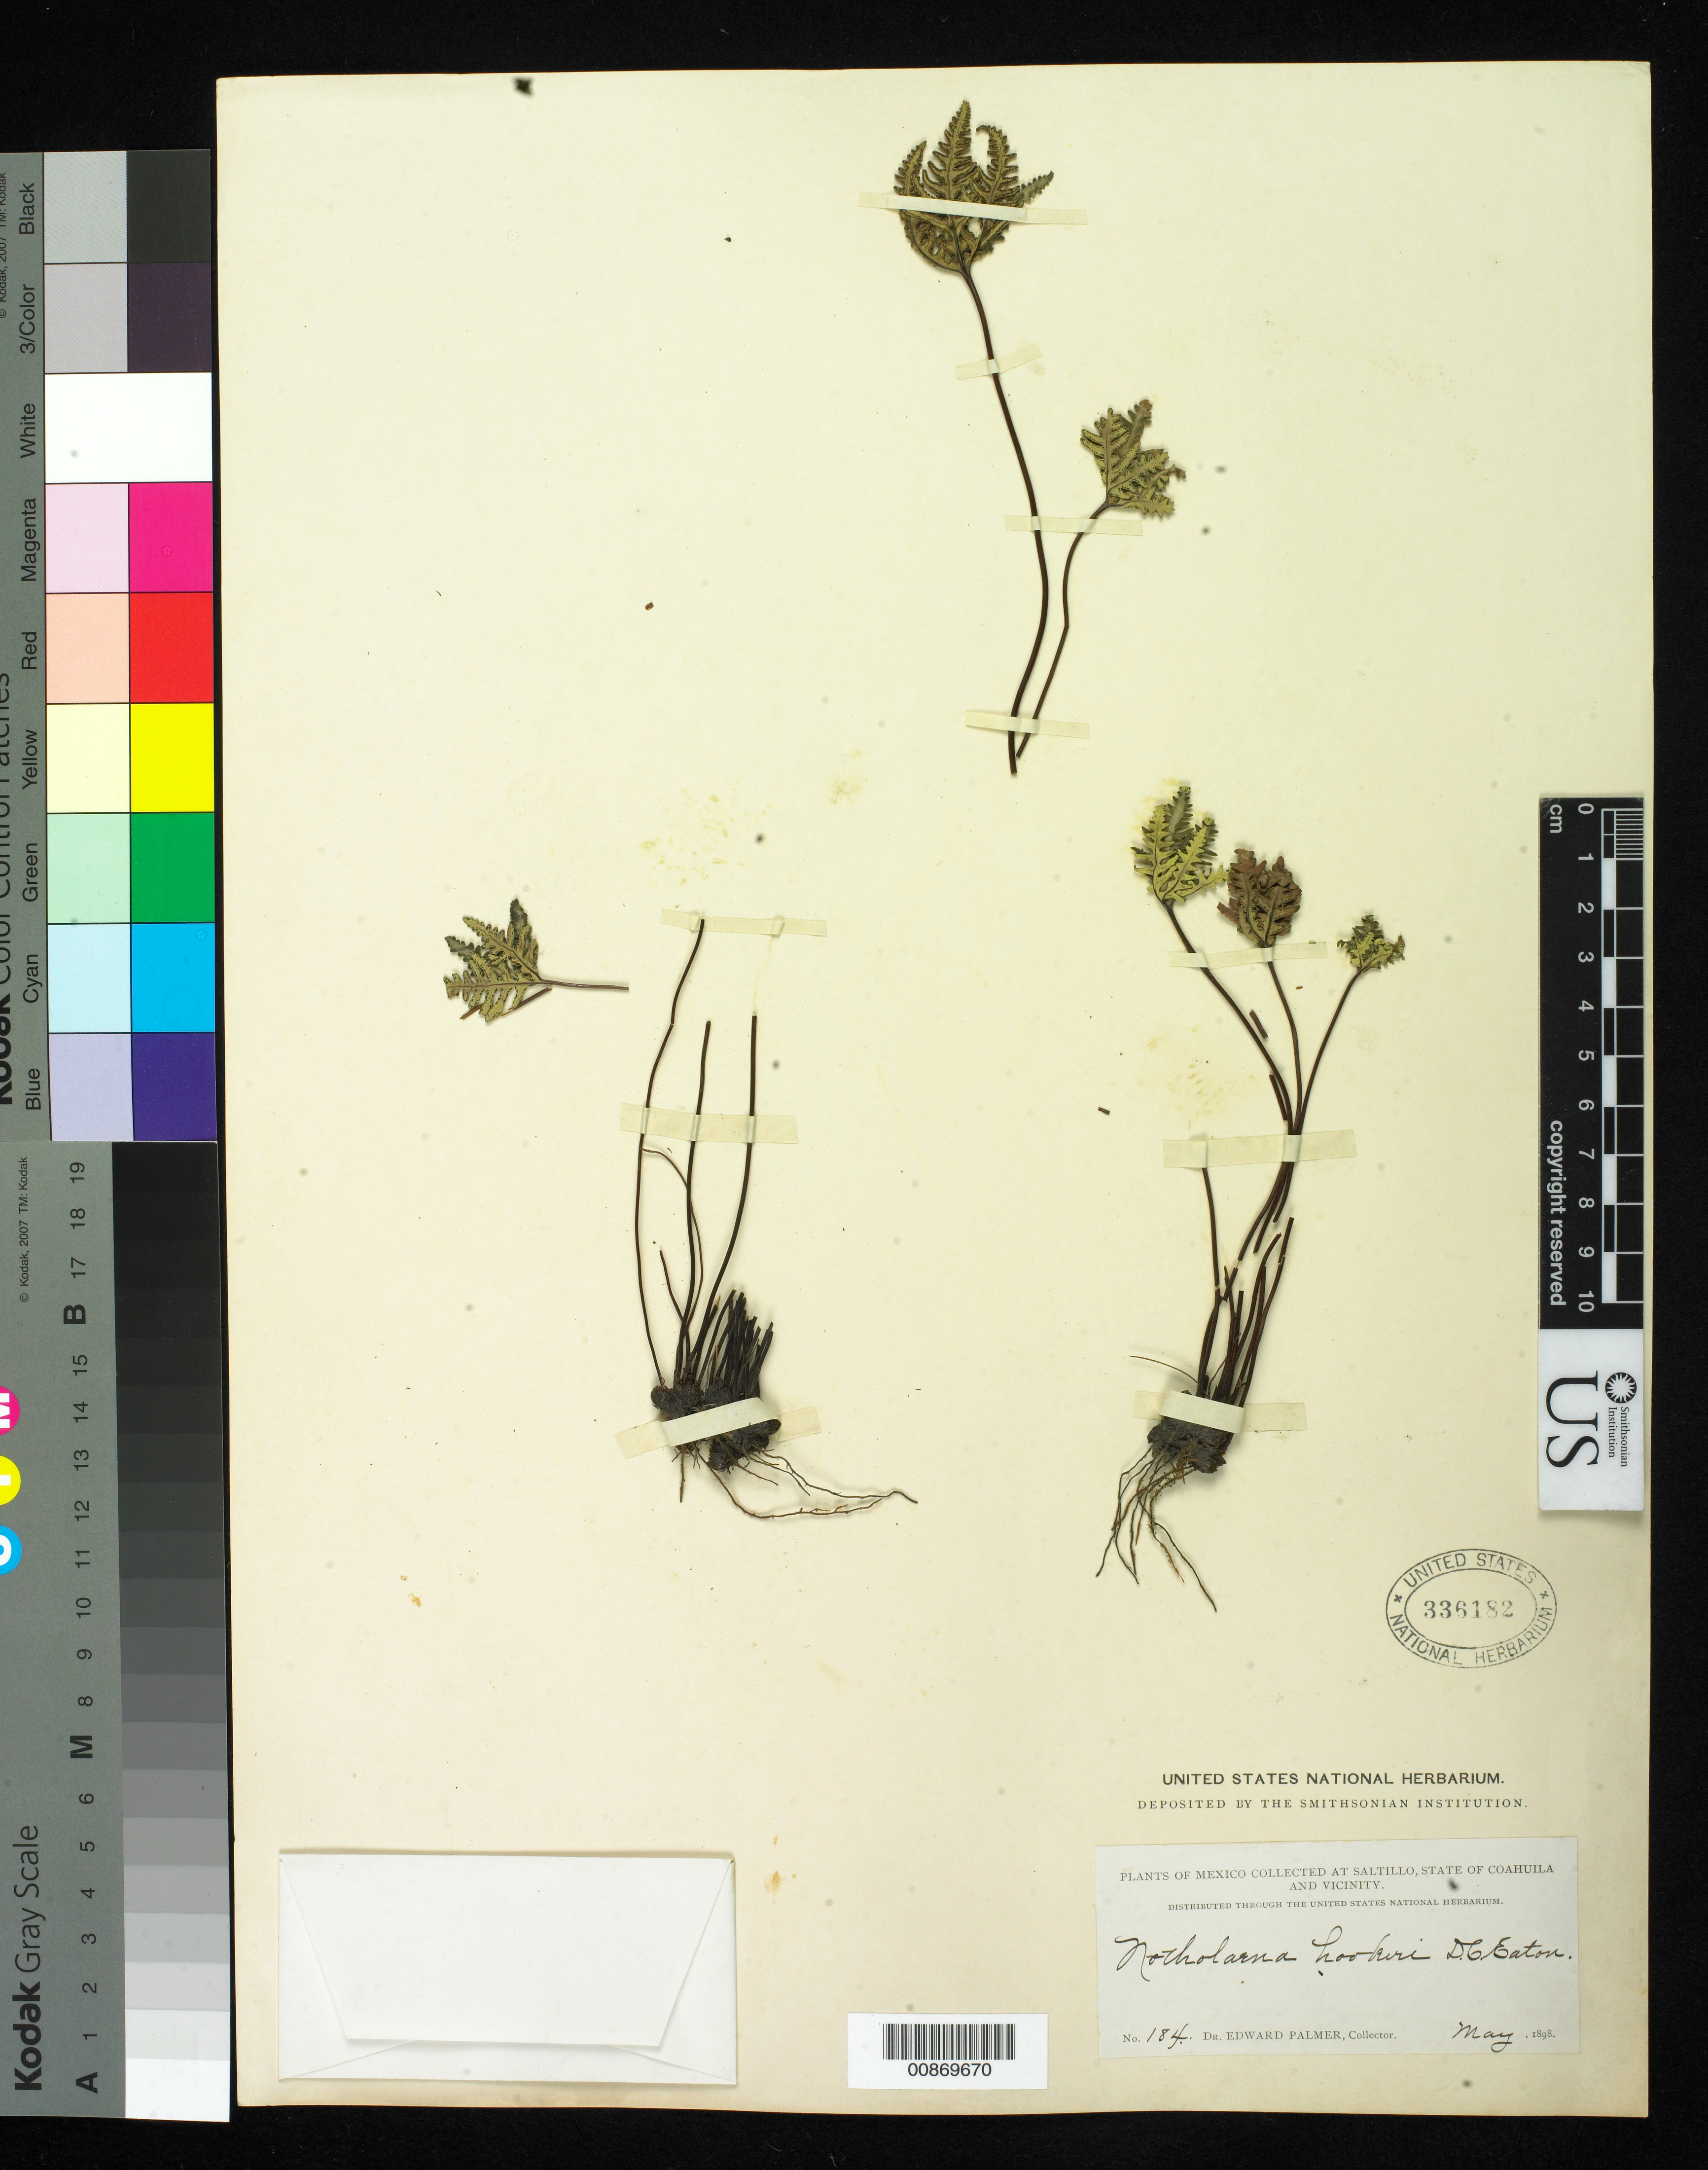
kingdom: Plantae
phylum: Tracheophyta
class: Polypodiopsida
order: Polypodiales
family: Pteridaceae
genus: Cheilanthes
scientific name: Cheilanthes hookeri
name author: Domin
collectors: E. Palmer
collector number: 184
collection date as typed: May 1898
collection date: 1898-05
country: Mexico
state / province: Coahuila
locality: Saltillo, Coahuila and vicinity.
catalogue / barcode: US 336182